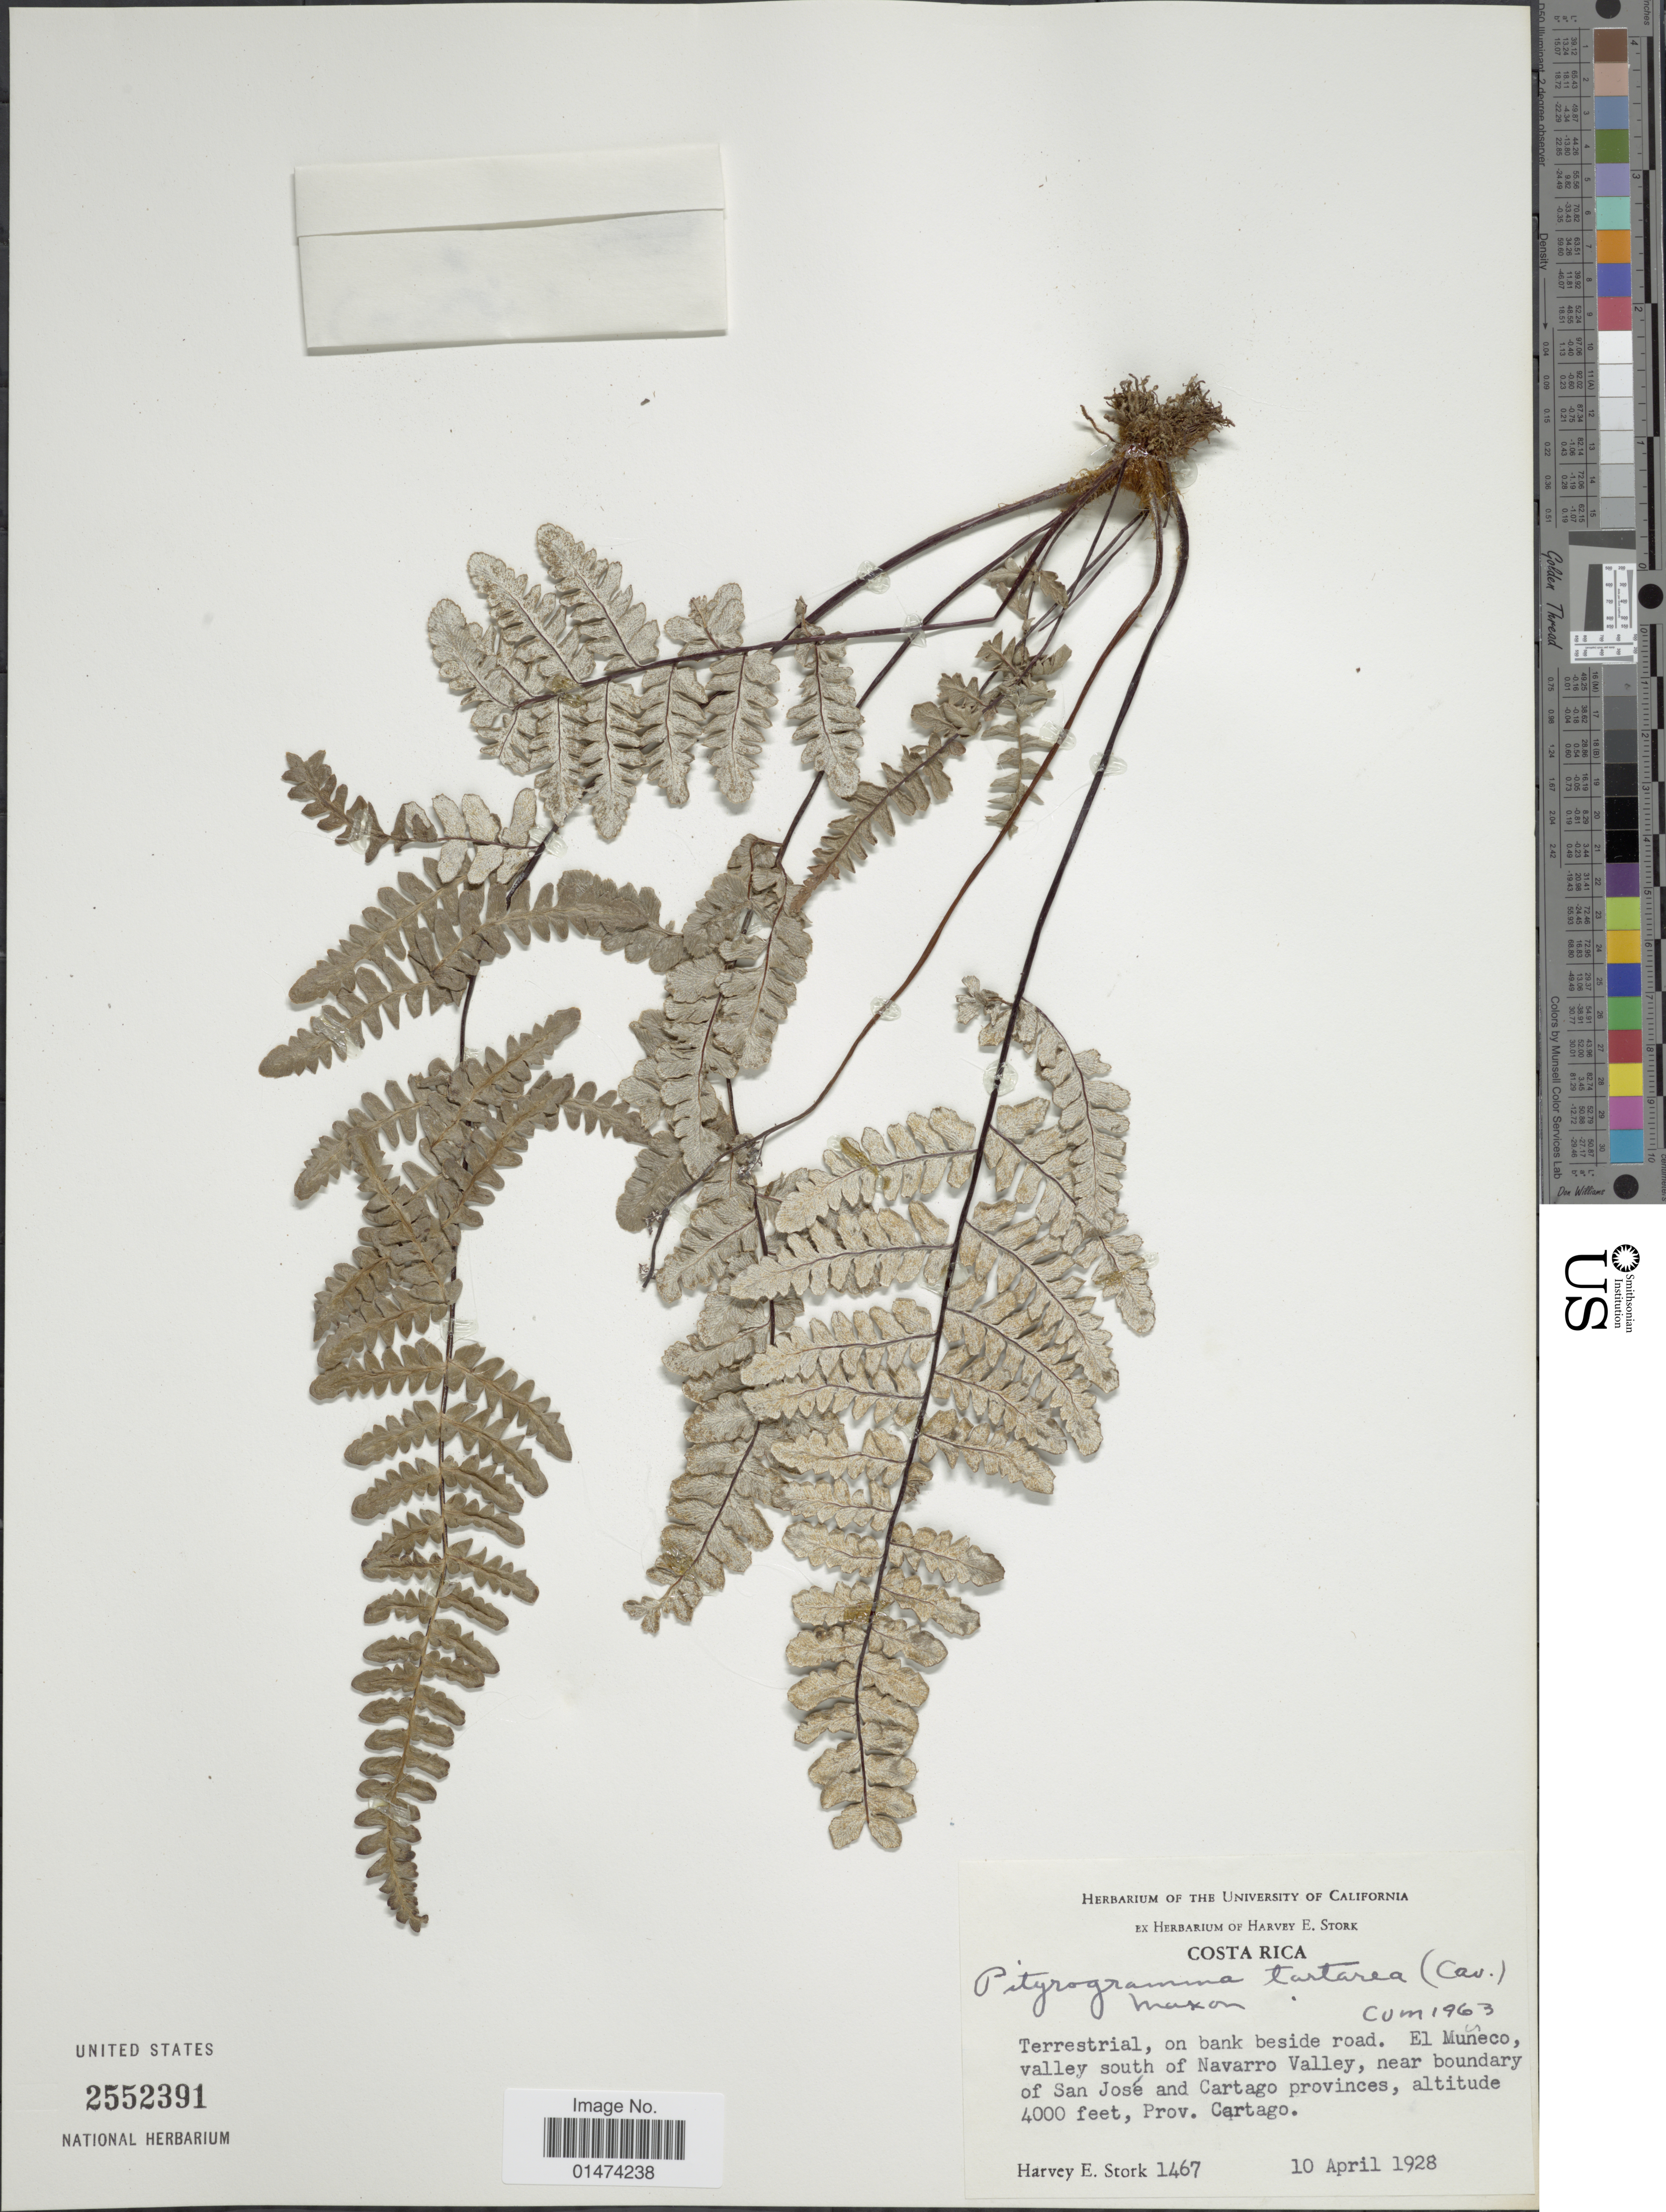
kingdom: Plantae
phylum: Tracheophyta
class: Polypodiopsida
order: Polypodiales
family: Pteridaceae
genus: Pityrogramma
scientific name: Pityrogramma tartarea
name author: (Cav.) Maxon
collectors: H. E. Stork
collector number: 1467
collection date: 1924-04-01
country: Costa Rica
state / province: Cartago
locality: Terrestrial, on bank beside road. El Muneco, valley south of Navarro Valley, near boundary of San Jose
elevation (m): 1219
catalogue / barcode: US 2552391